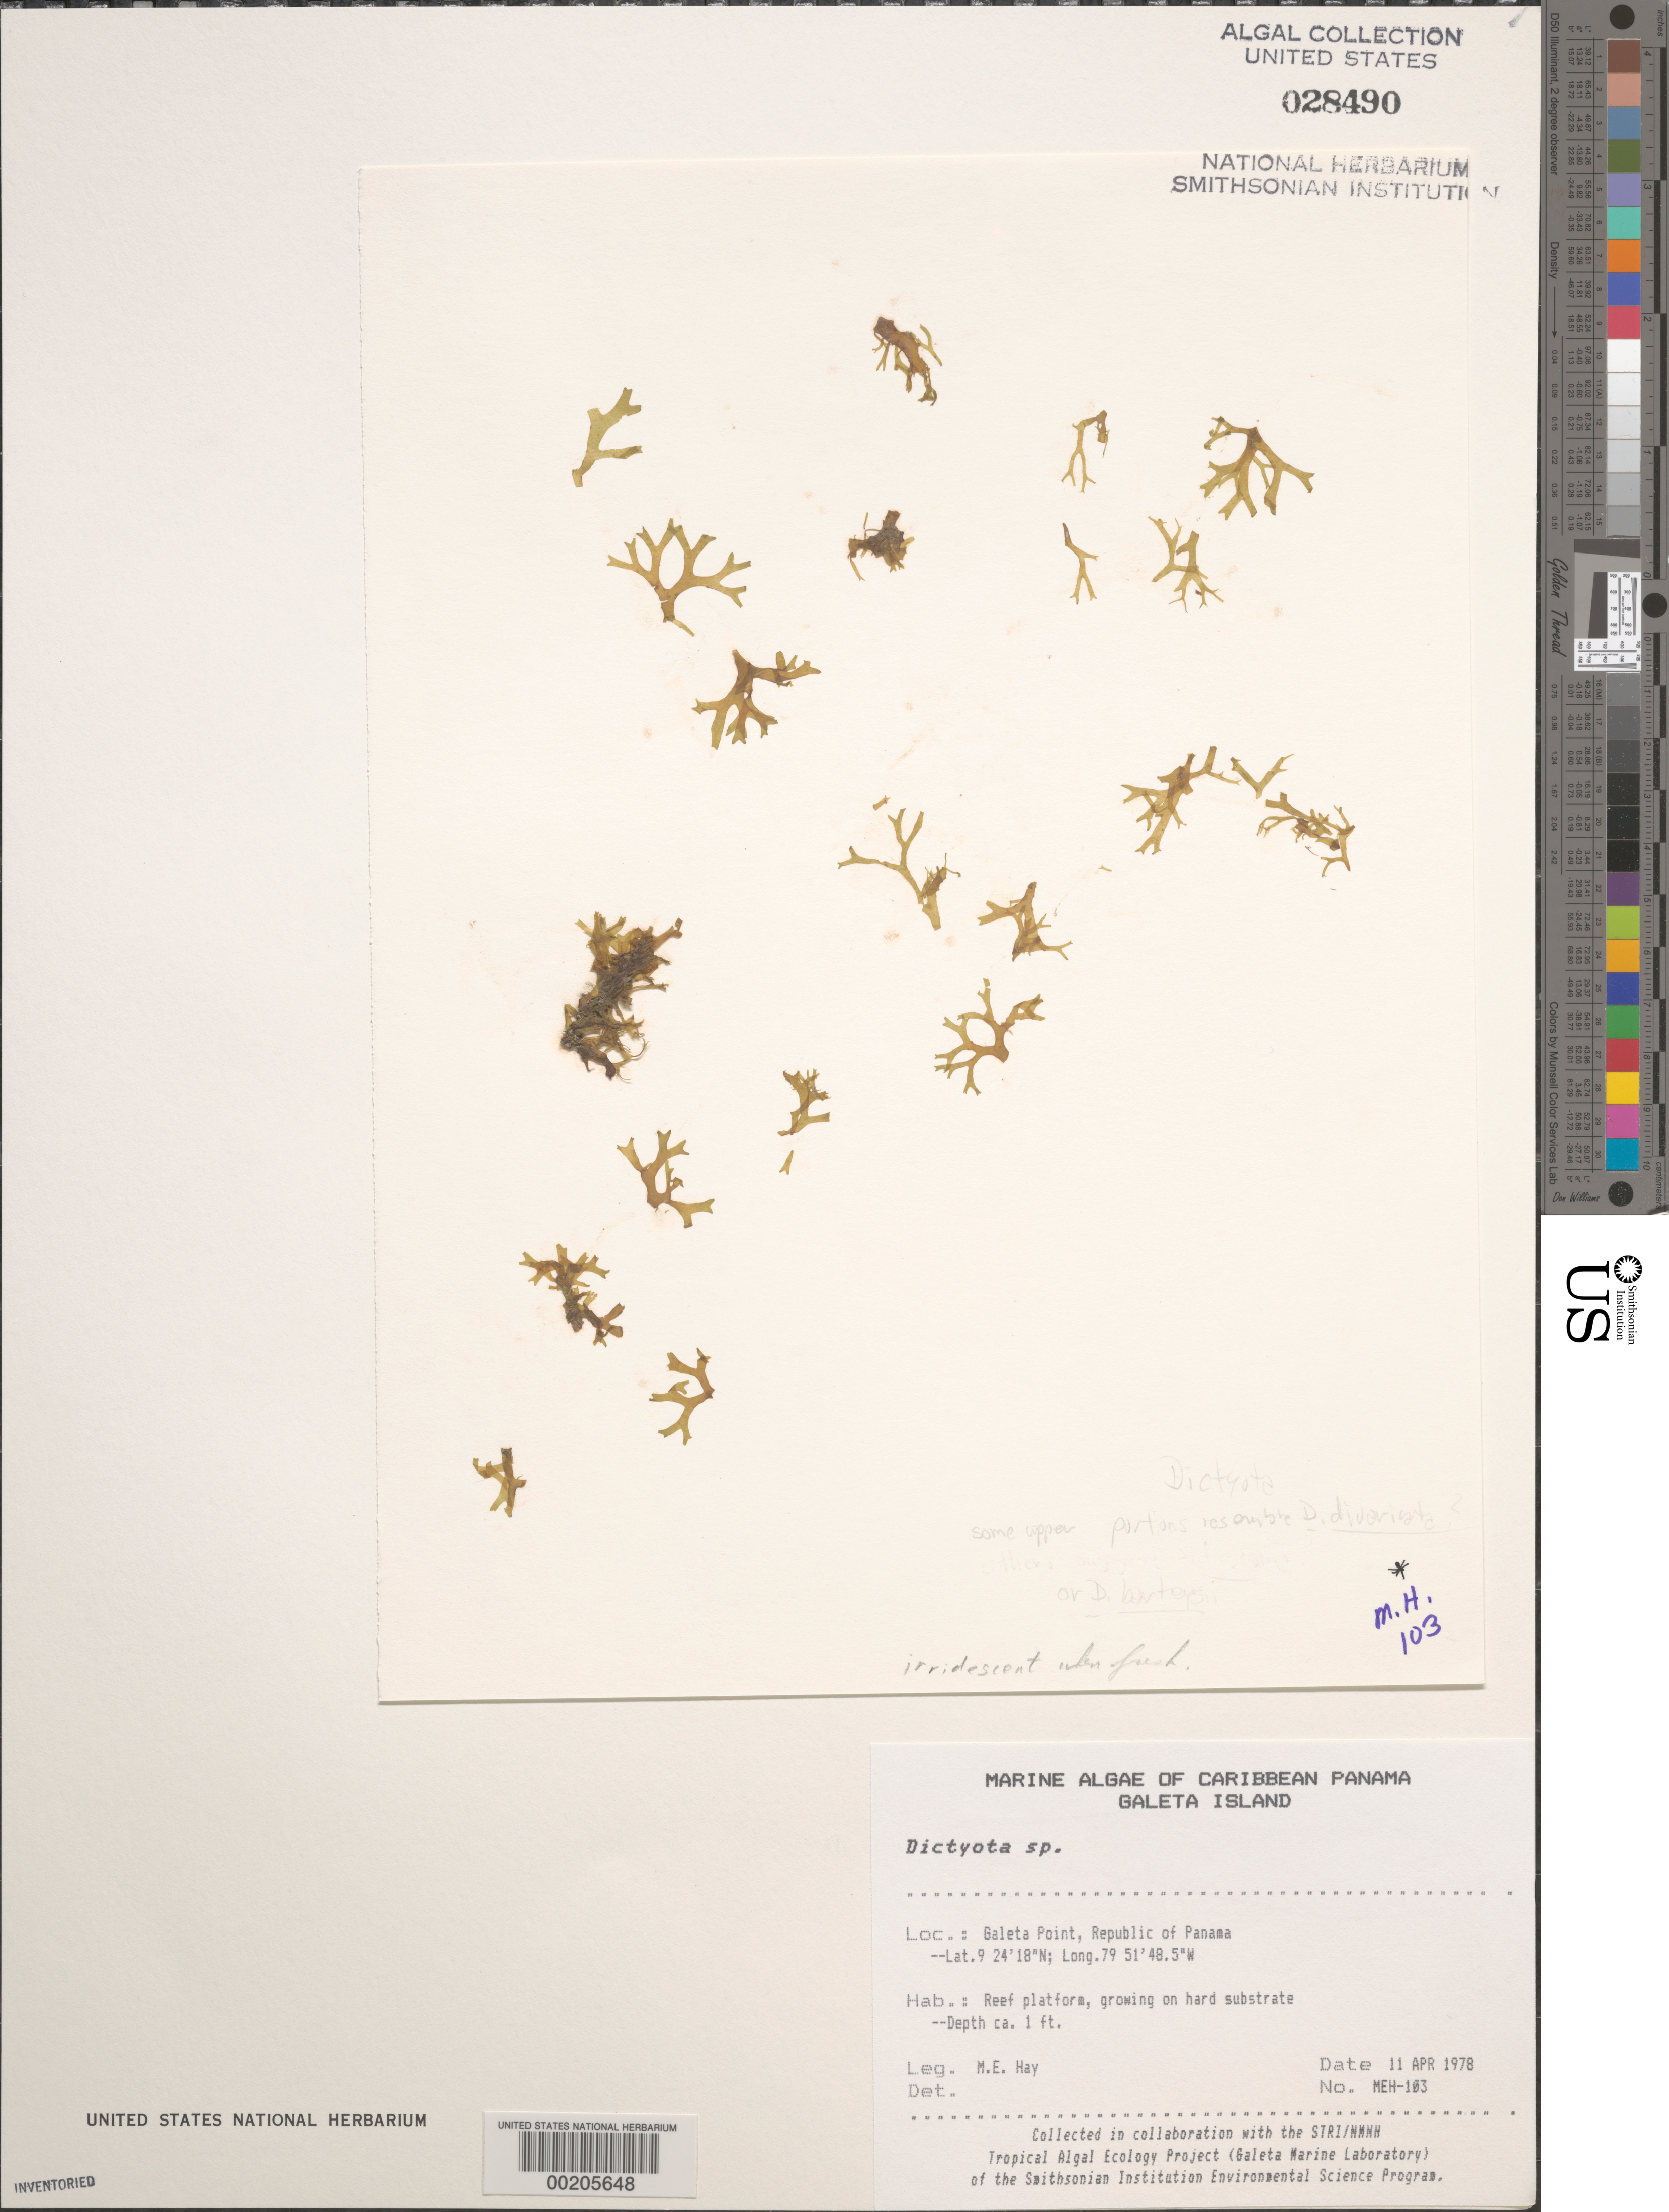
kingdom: Chromista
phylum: Ochrophyta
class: Phaeophyceae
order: Dictyotales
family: Dictyotaceae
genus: Dictyota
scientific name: Dictyota sp.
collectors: M. E. Hay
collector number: MEH-103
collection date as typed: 11 Apr 1978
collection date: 1978-04-11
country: Panama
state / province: Colón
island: Galeta Island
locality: Galeta Point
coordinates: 9 24' 18" N, 79 51' 48.5" W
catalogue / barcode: US 28490